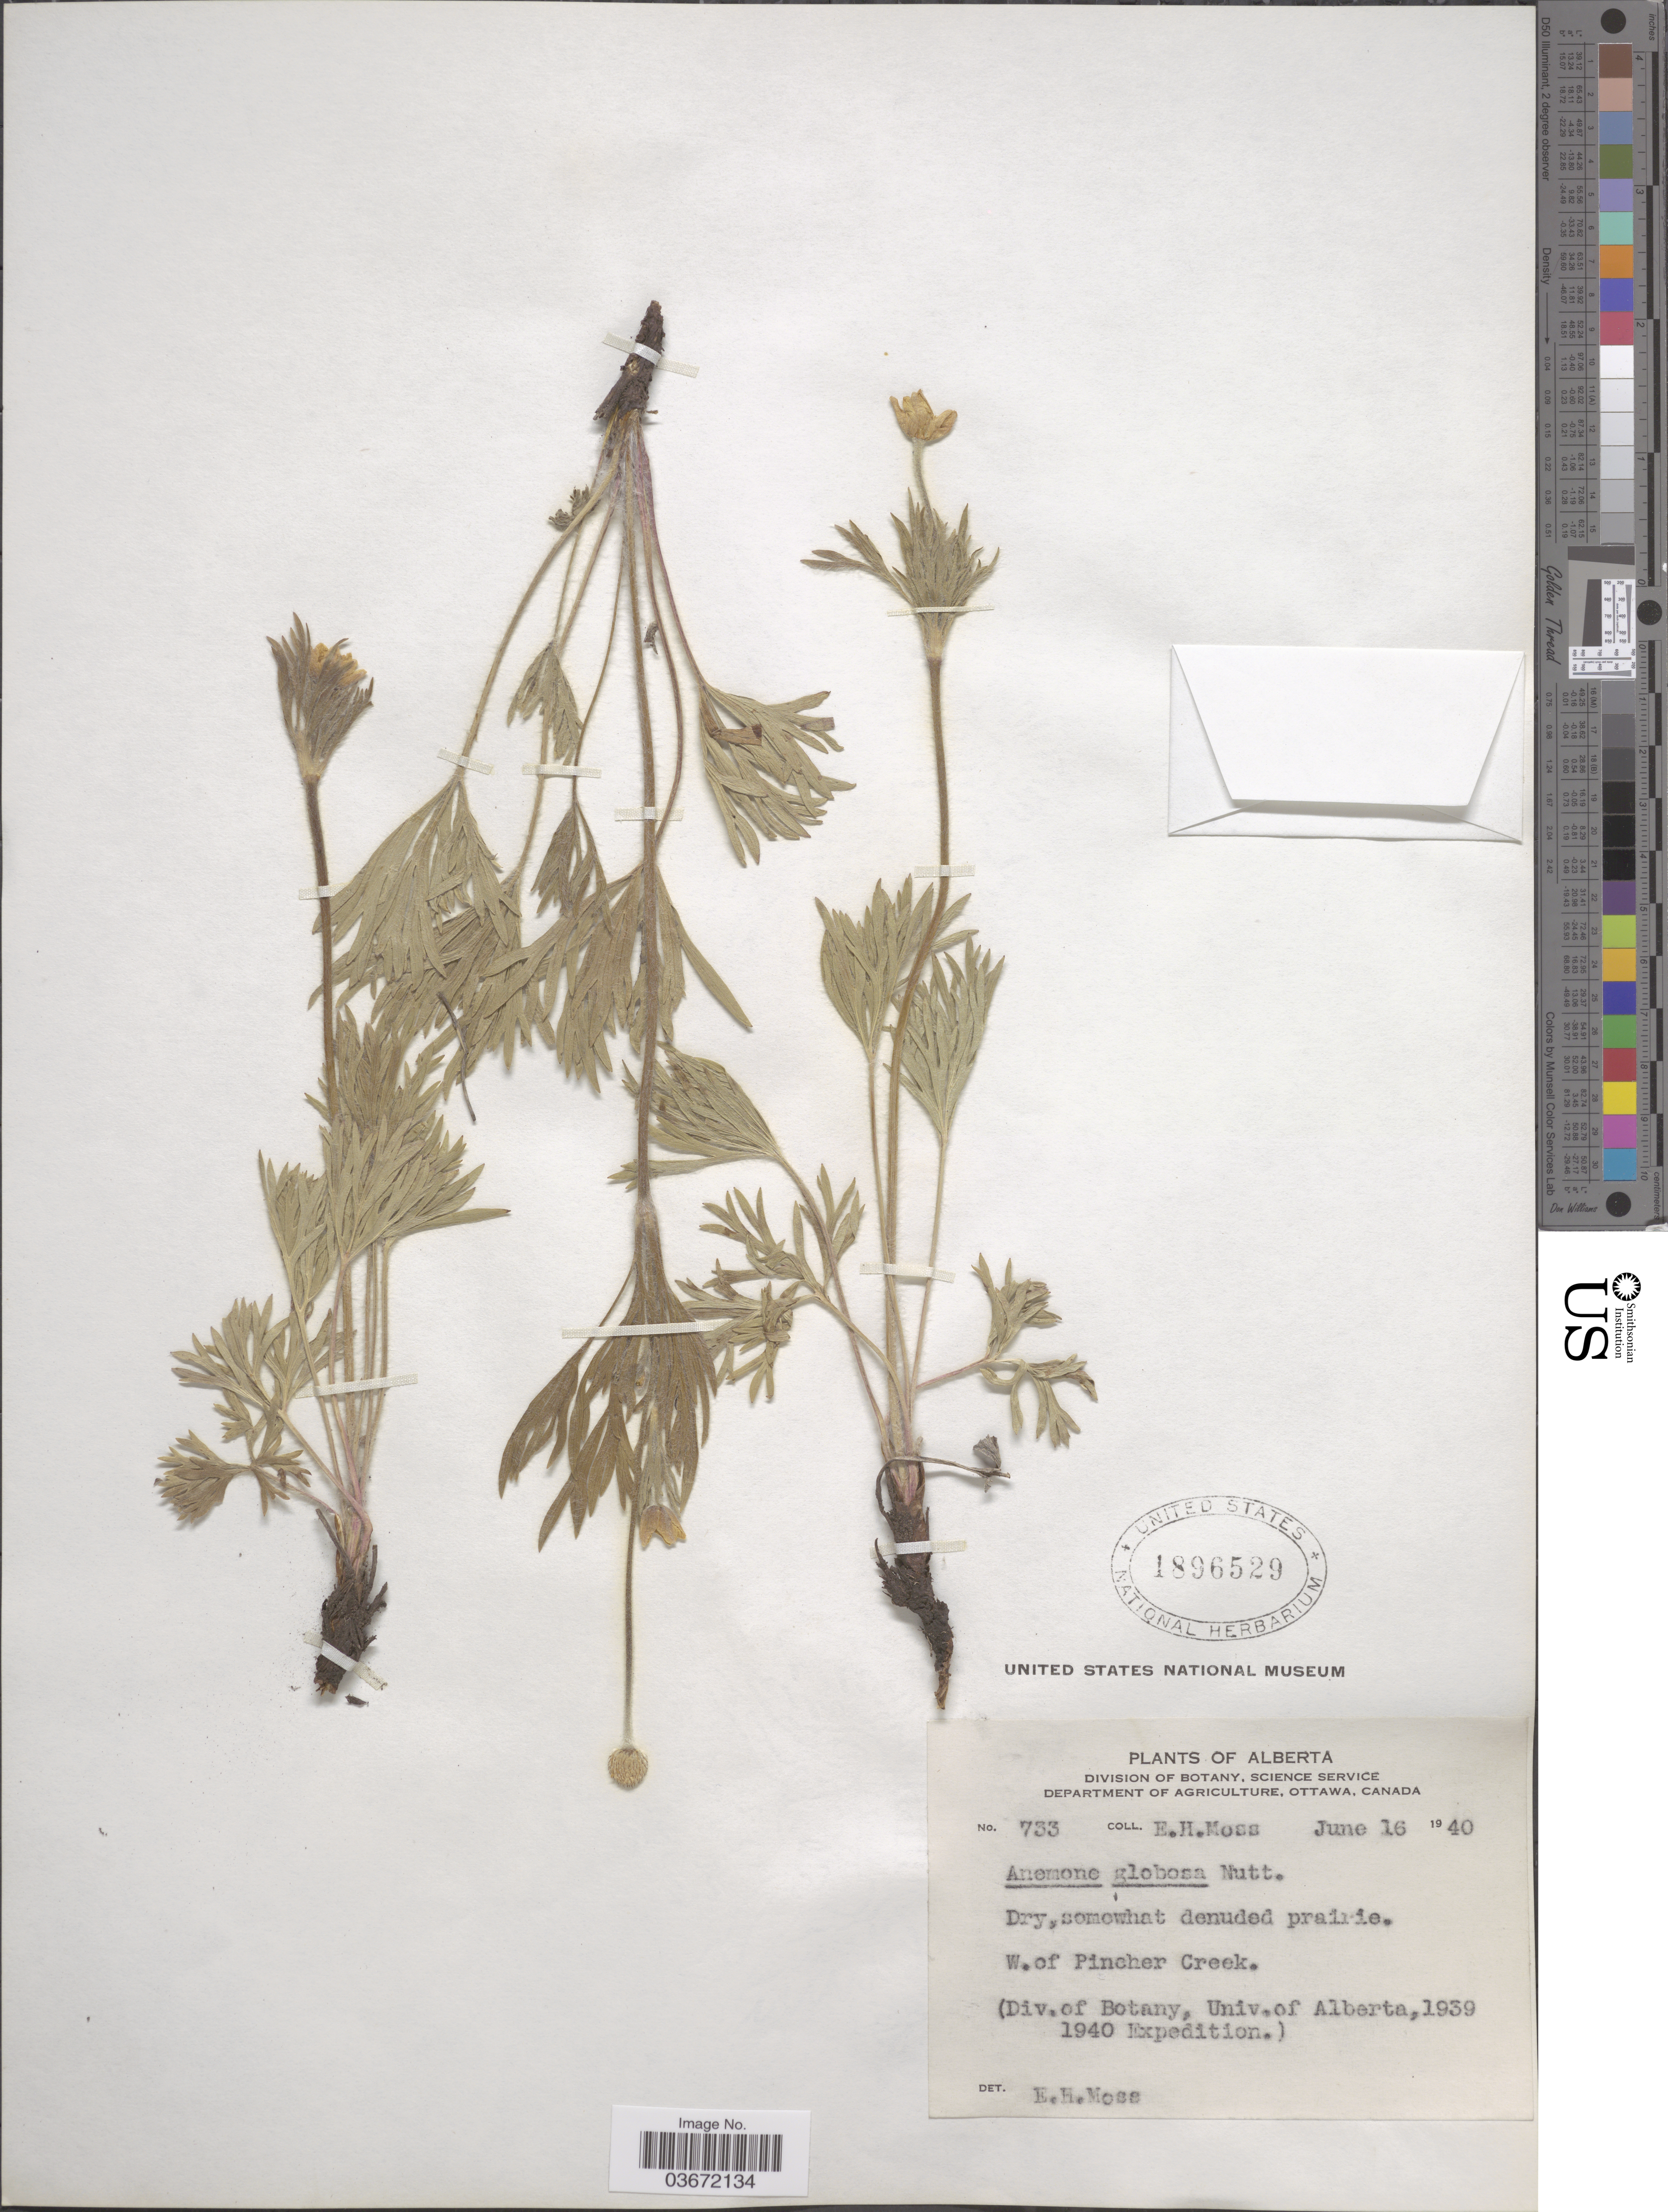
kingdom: Plantae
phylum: Tracheophyta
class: Magnoliopsida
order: Ranunculales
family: Ranunculaceae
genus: Anemone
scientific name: Anemone multifida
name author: Poir.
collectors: E. Moss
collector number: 733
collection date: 1940-06-16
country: Canada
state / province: Alberta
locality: W. of Pincher Creek.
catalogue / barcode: US 1896529